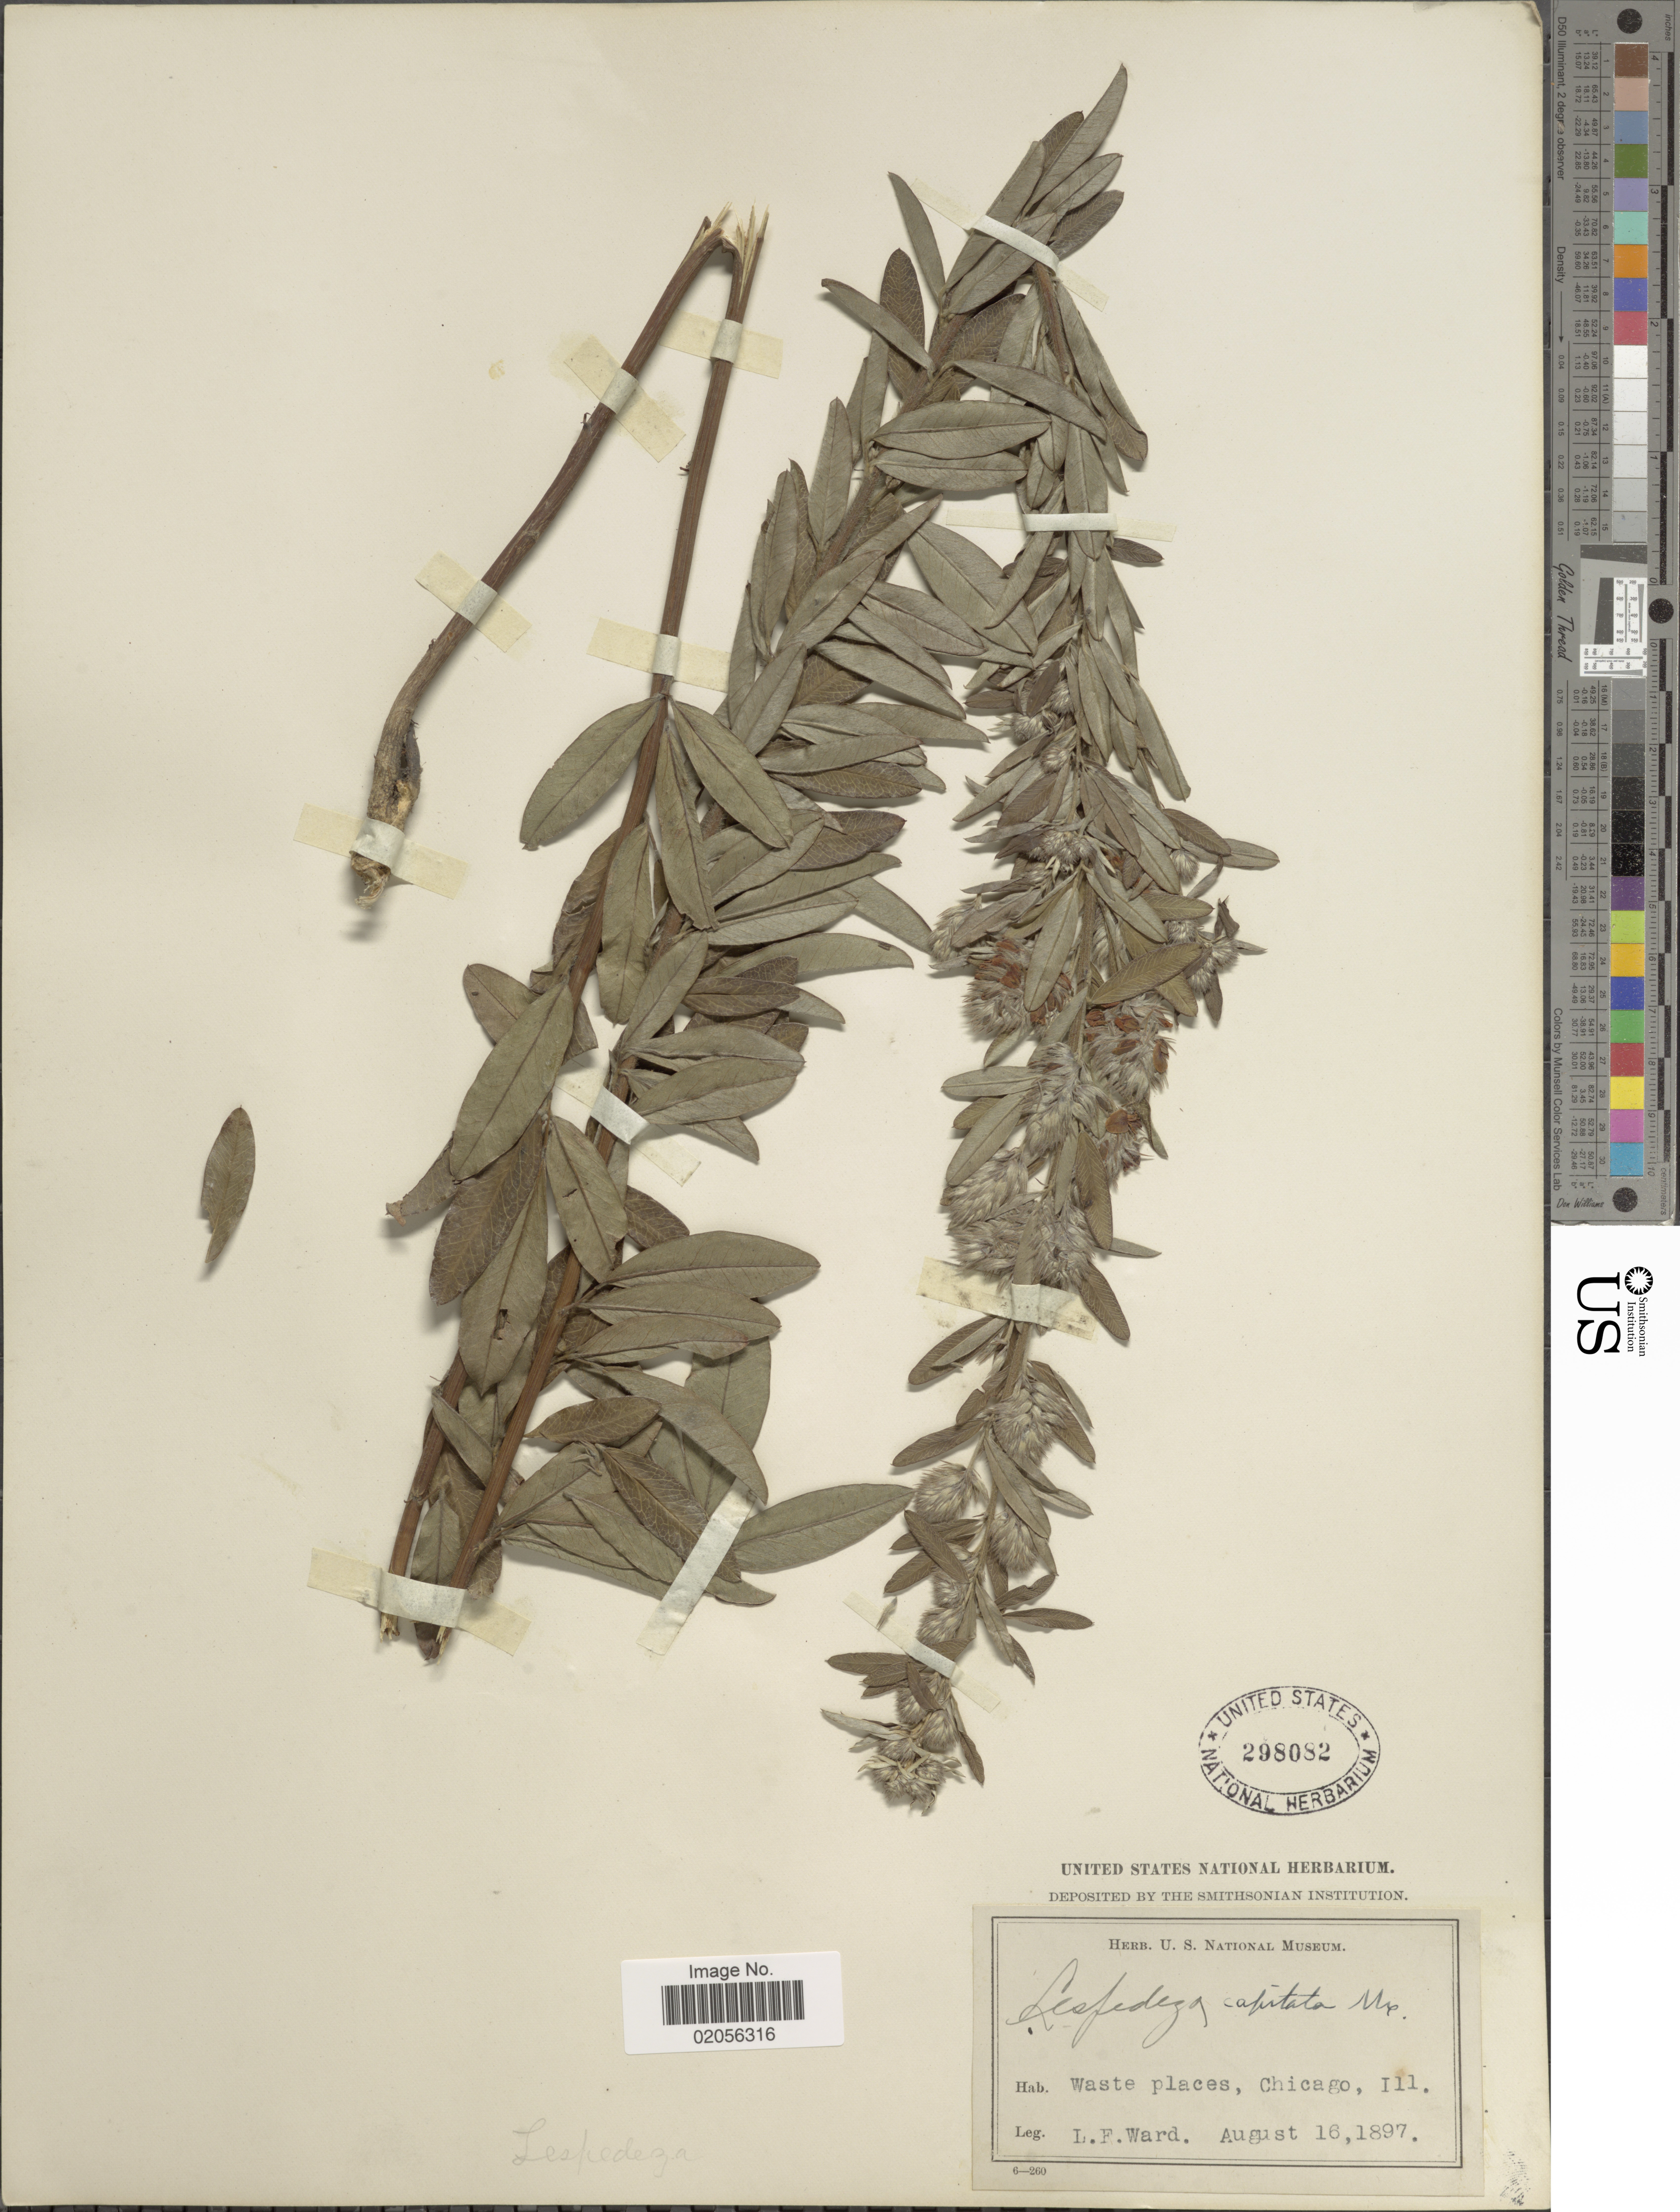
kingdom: Plantae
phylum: Tracheophyta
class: Magnoliopsida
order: Fabales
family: Fabaceae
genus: Lespedeza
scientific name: Lespedeza capitata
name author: Michx.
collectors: L. Ward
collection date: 1897-08-16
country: United States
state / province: Illinois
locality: Chicago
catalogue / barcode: US 298082